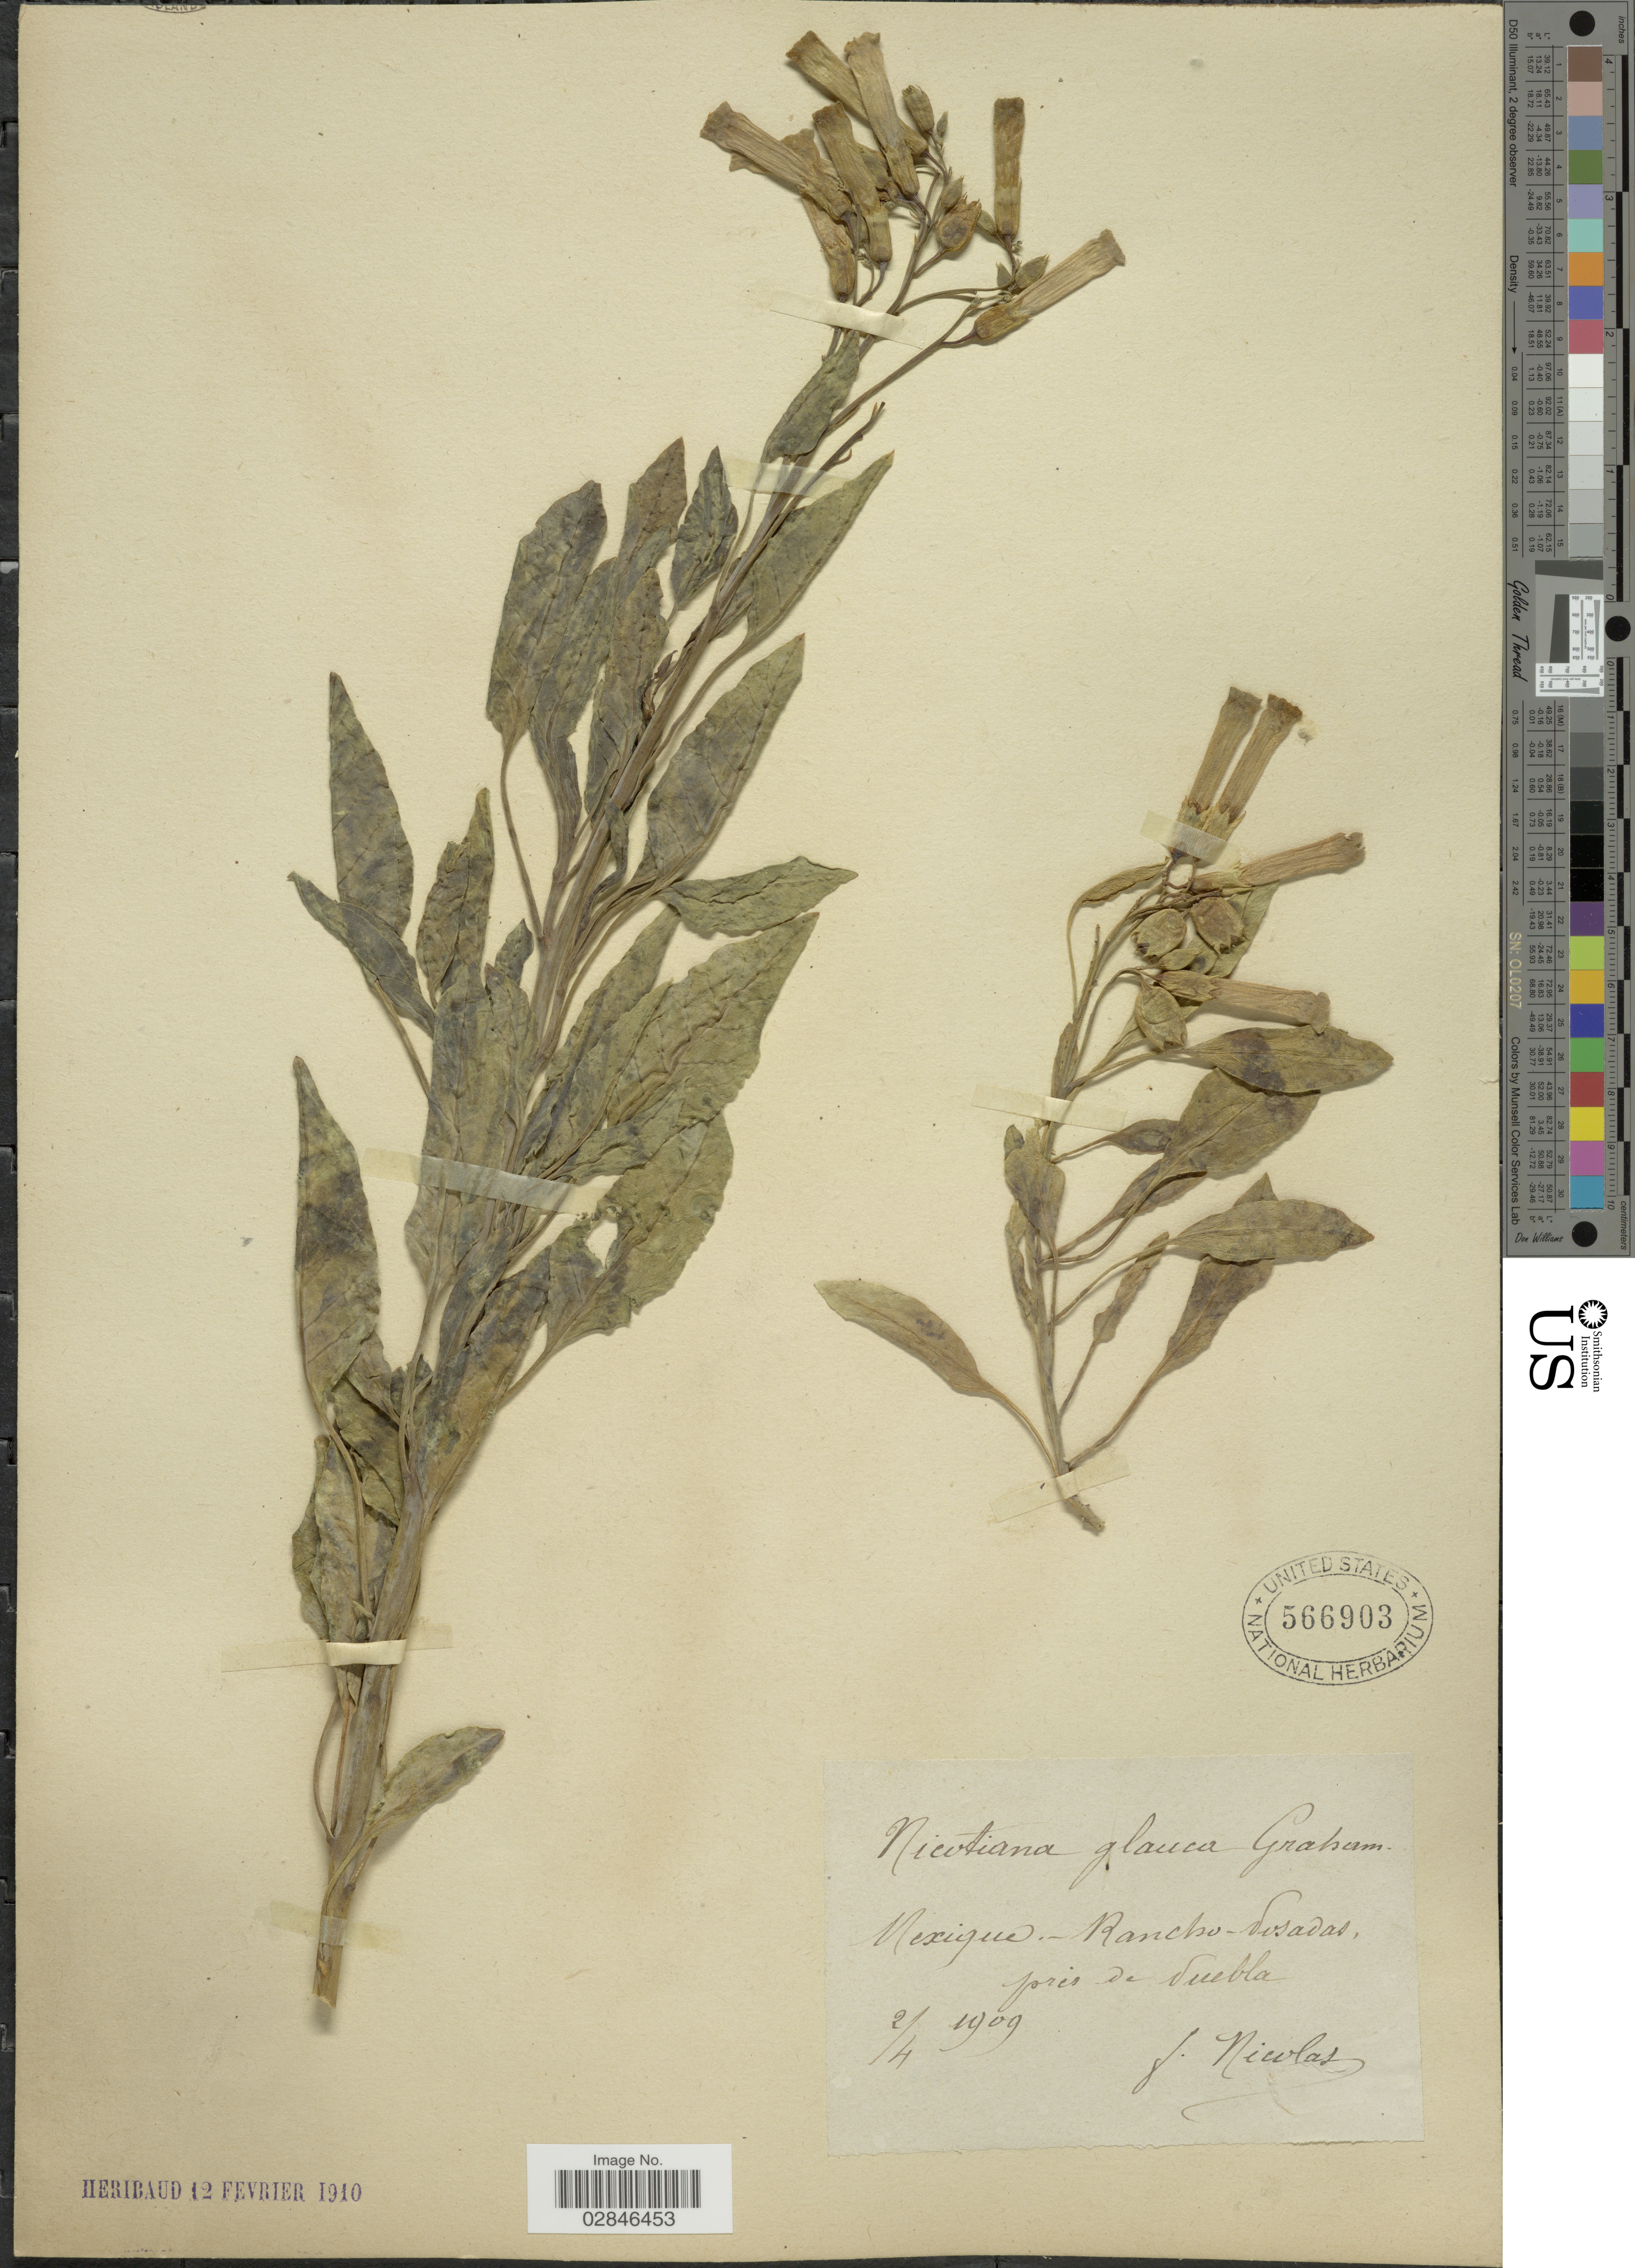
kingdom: Plantae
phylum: Tracheophyta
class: Magnoliopsida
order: Solanales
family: Solanaceae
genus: Nicotiana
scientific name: Nicotiana glauca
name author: Graham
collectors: F. Nicolas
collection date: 1909-04-02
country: Mexico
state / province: Puebla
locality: Rancho - Losadas, prés de Puebla.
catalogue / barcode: US 566903